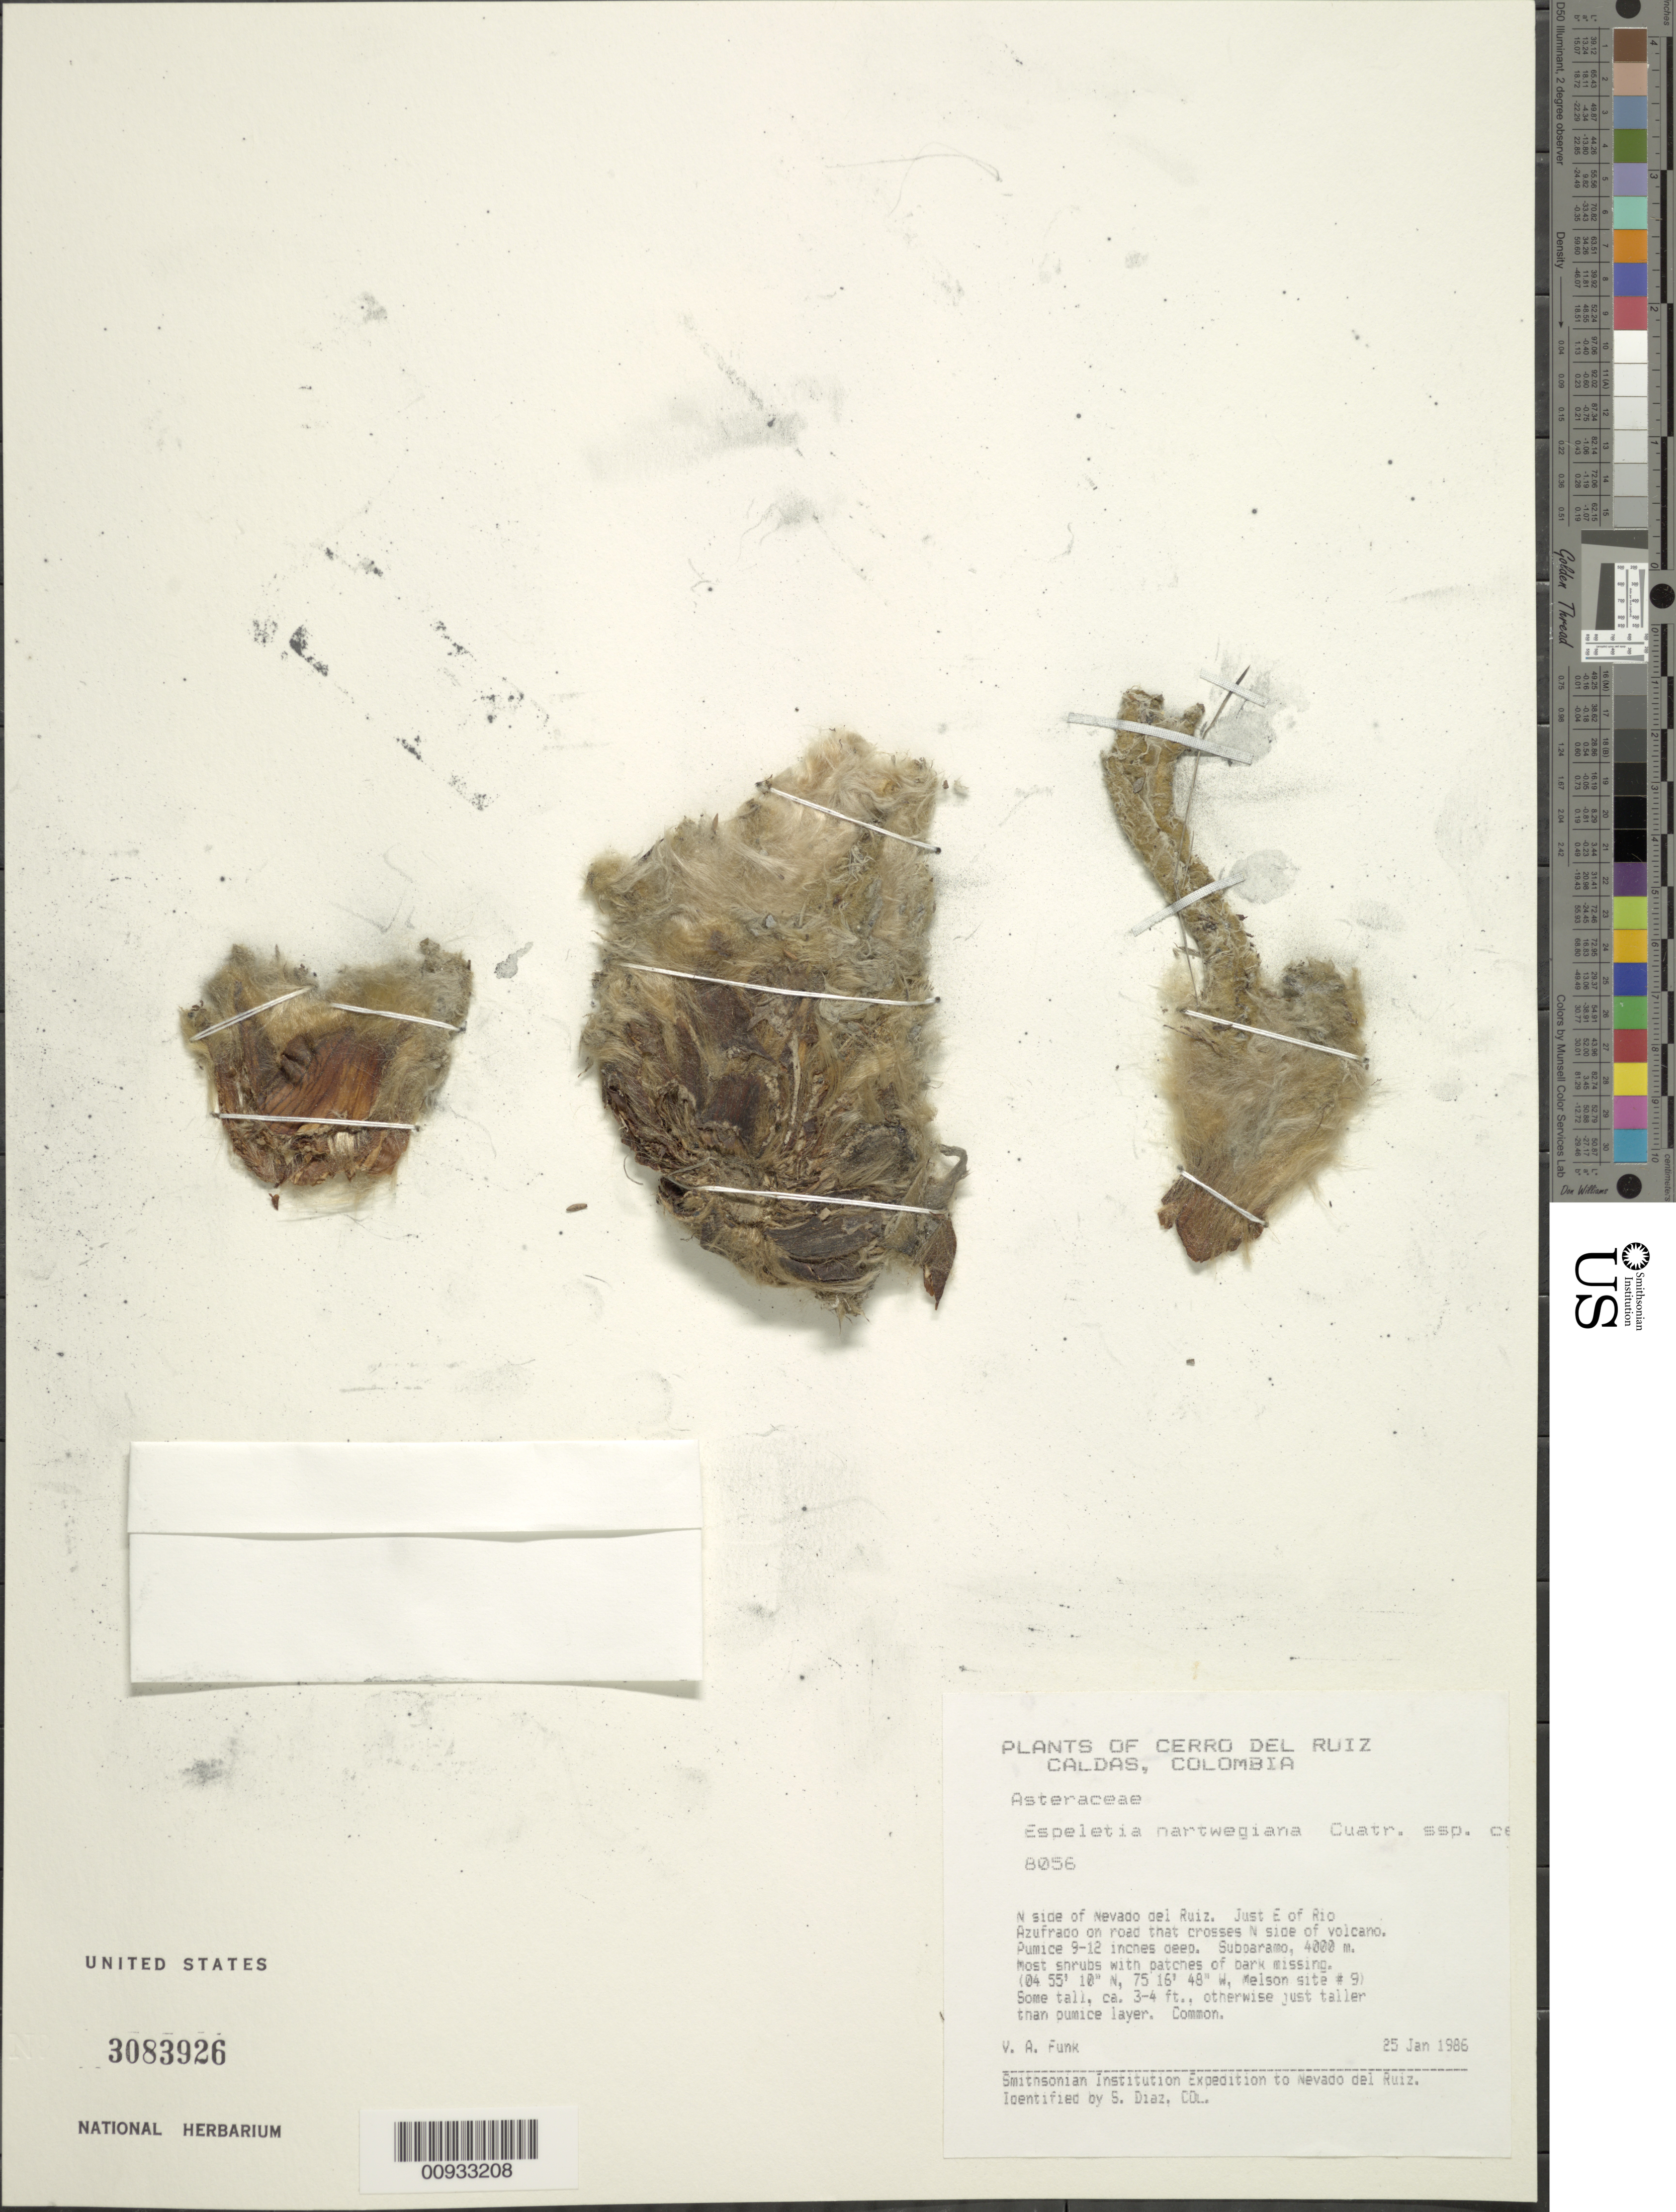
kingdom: Plantae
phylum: Tracheophyta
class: Magnoliopsida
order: Asterales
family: Asteraceae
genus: Espeletia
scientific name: Espeletia hartwegiana subsp. centroandina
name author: Cuatrec.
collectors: V. Funk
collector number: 8056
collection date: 1986-01-25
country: Colombia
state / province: Caldas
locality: Cerro del Ruiz, N side of Nevado del Ruiz, just E of Rio Azufrado on road that crosses N side of volcano, Pumice 9-12 inches deep, Melson site #9.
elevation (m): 4000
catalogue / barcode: US 3083926